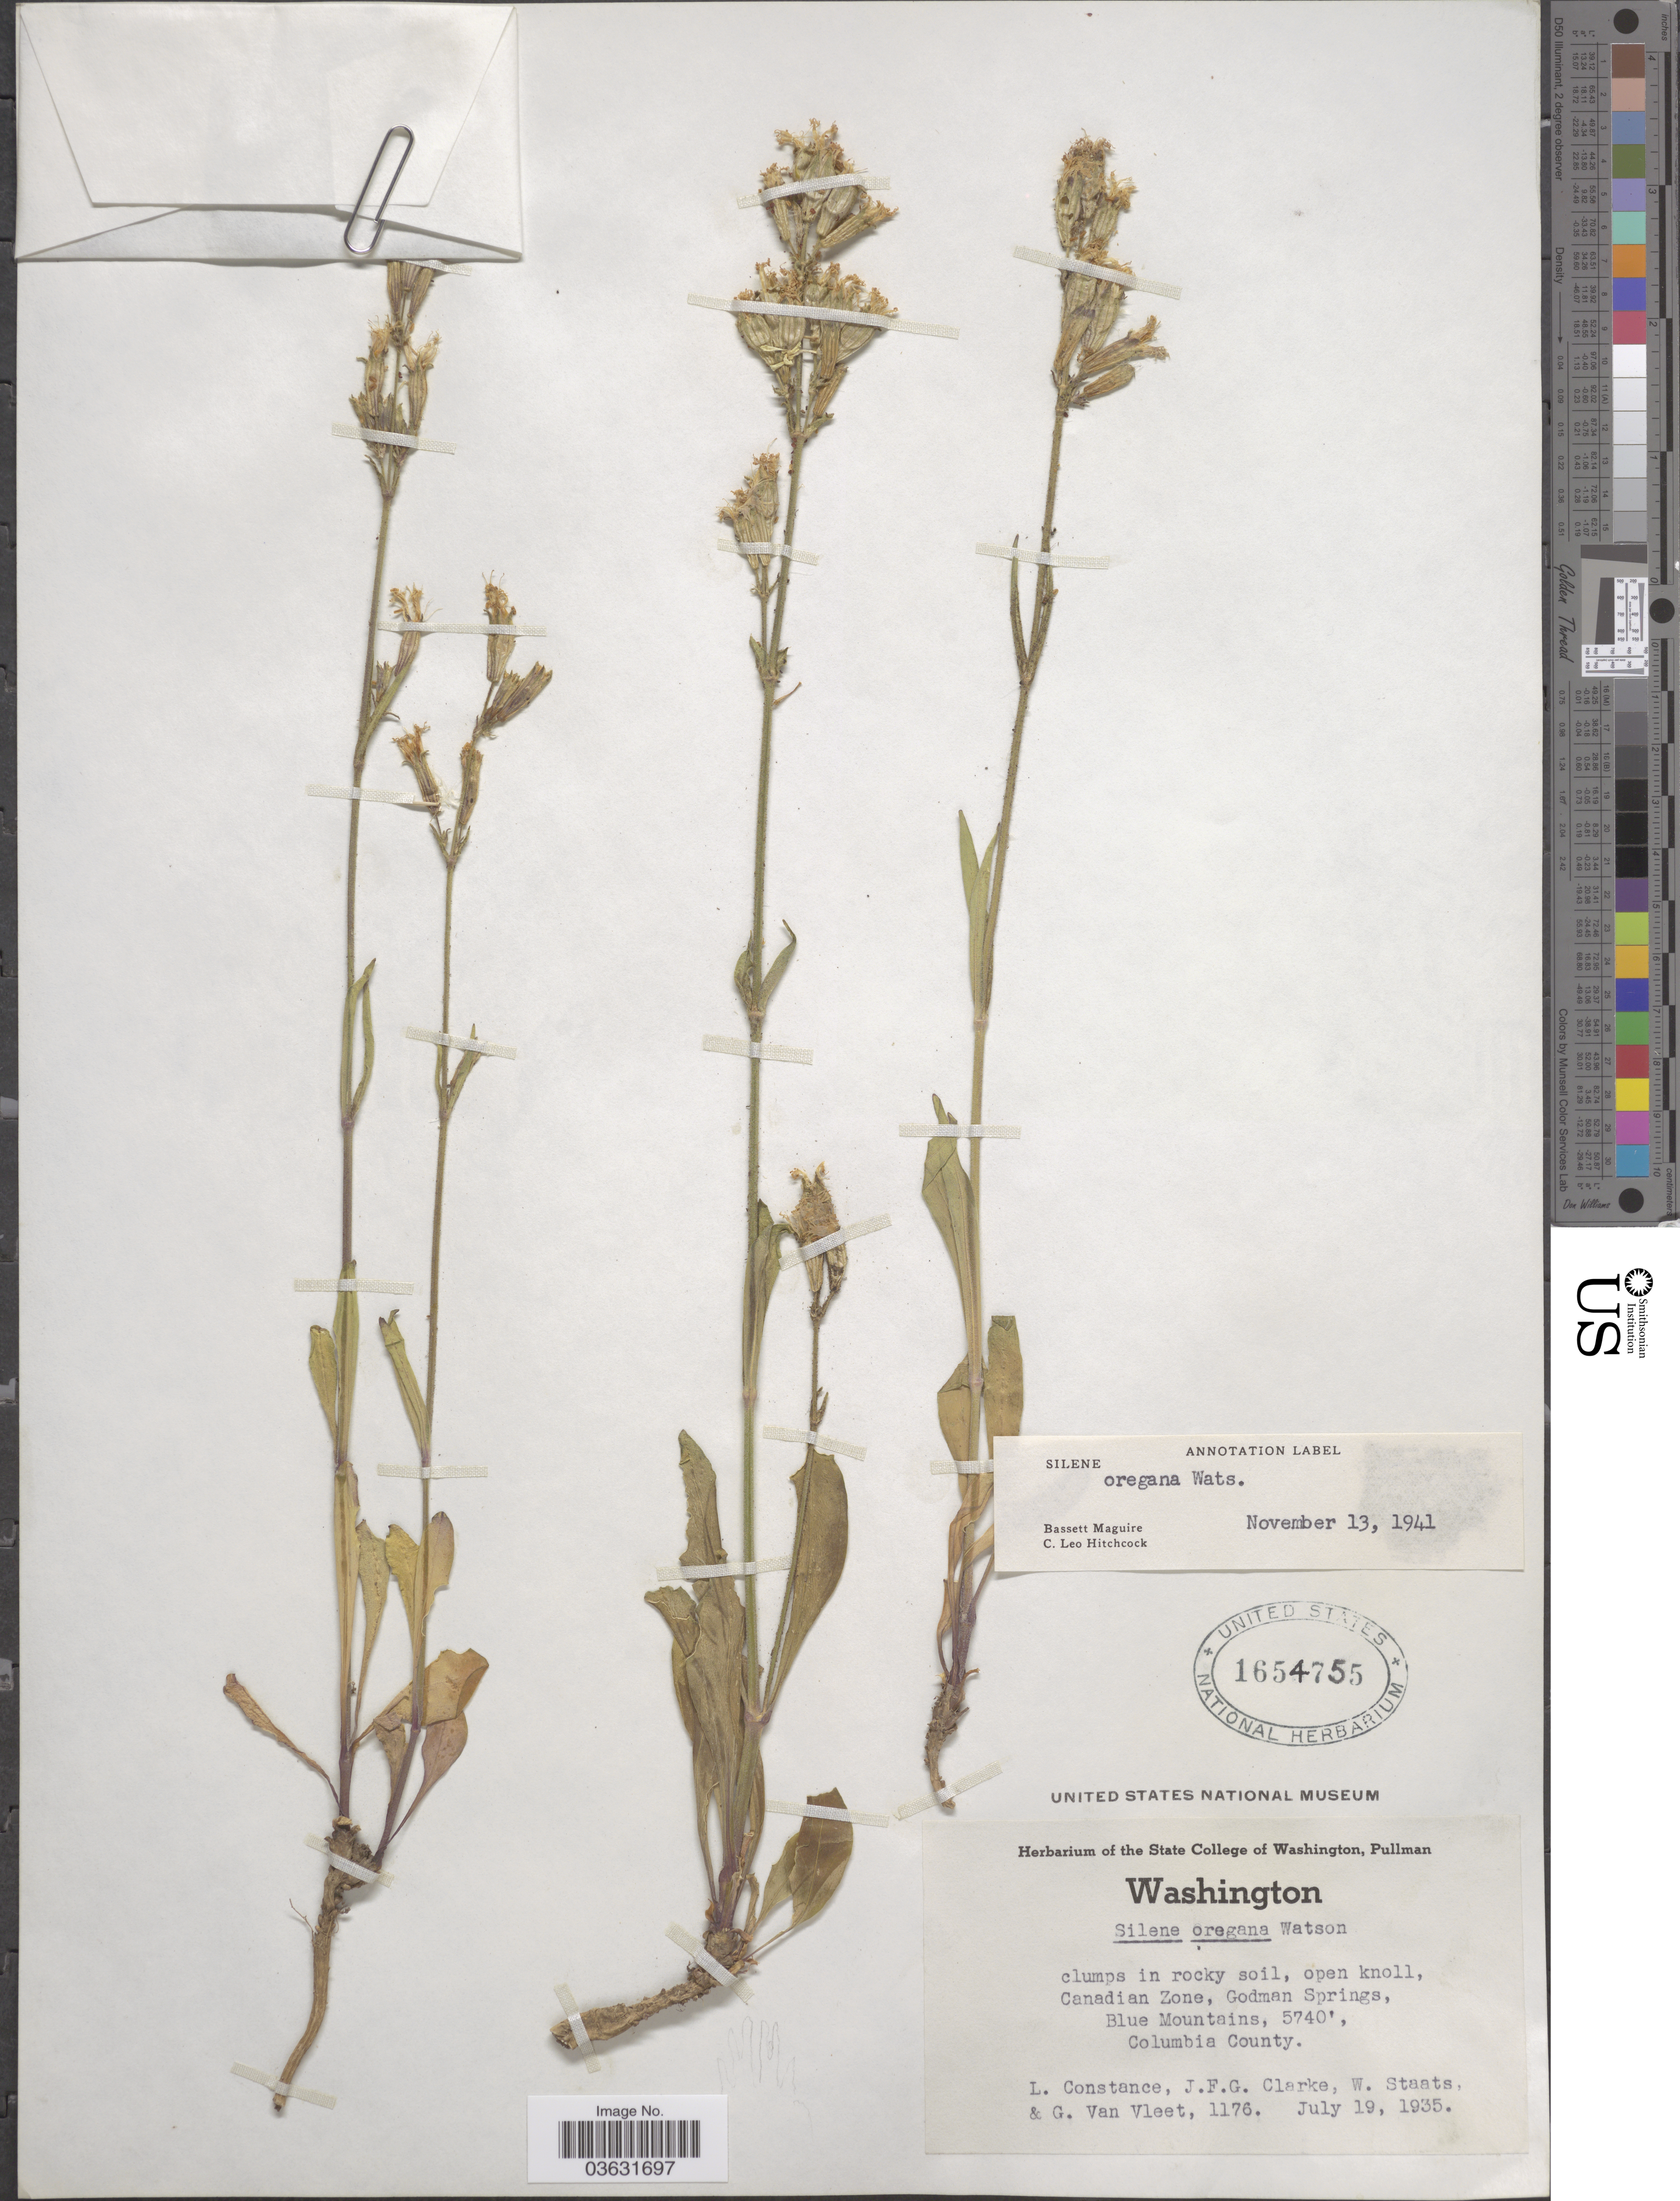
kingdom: Plantae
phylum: Tracheophyta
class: Magnoliopsida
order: Caryophyllales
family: Caryophyllaceae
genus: Silene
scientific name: Silene oregana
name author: S. Watson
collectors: L. Constance, J. F. Gates-Clarke, W. Staats & G. Van Vleet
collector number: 1176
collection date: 1935-07-19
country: United States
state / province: Washington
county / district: Columbia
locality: Canadian Zone, Godman Springs, Blue Mountains, Columbia County.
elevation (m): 1750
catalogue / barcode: US 1654755